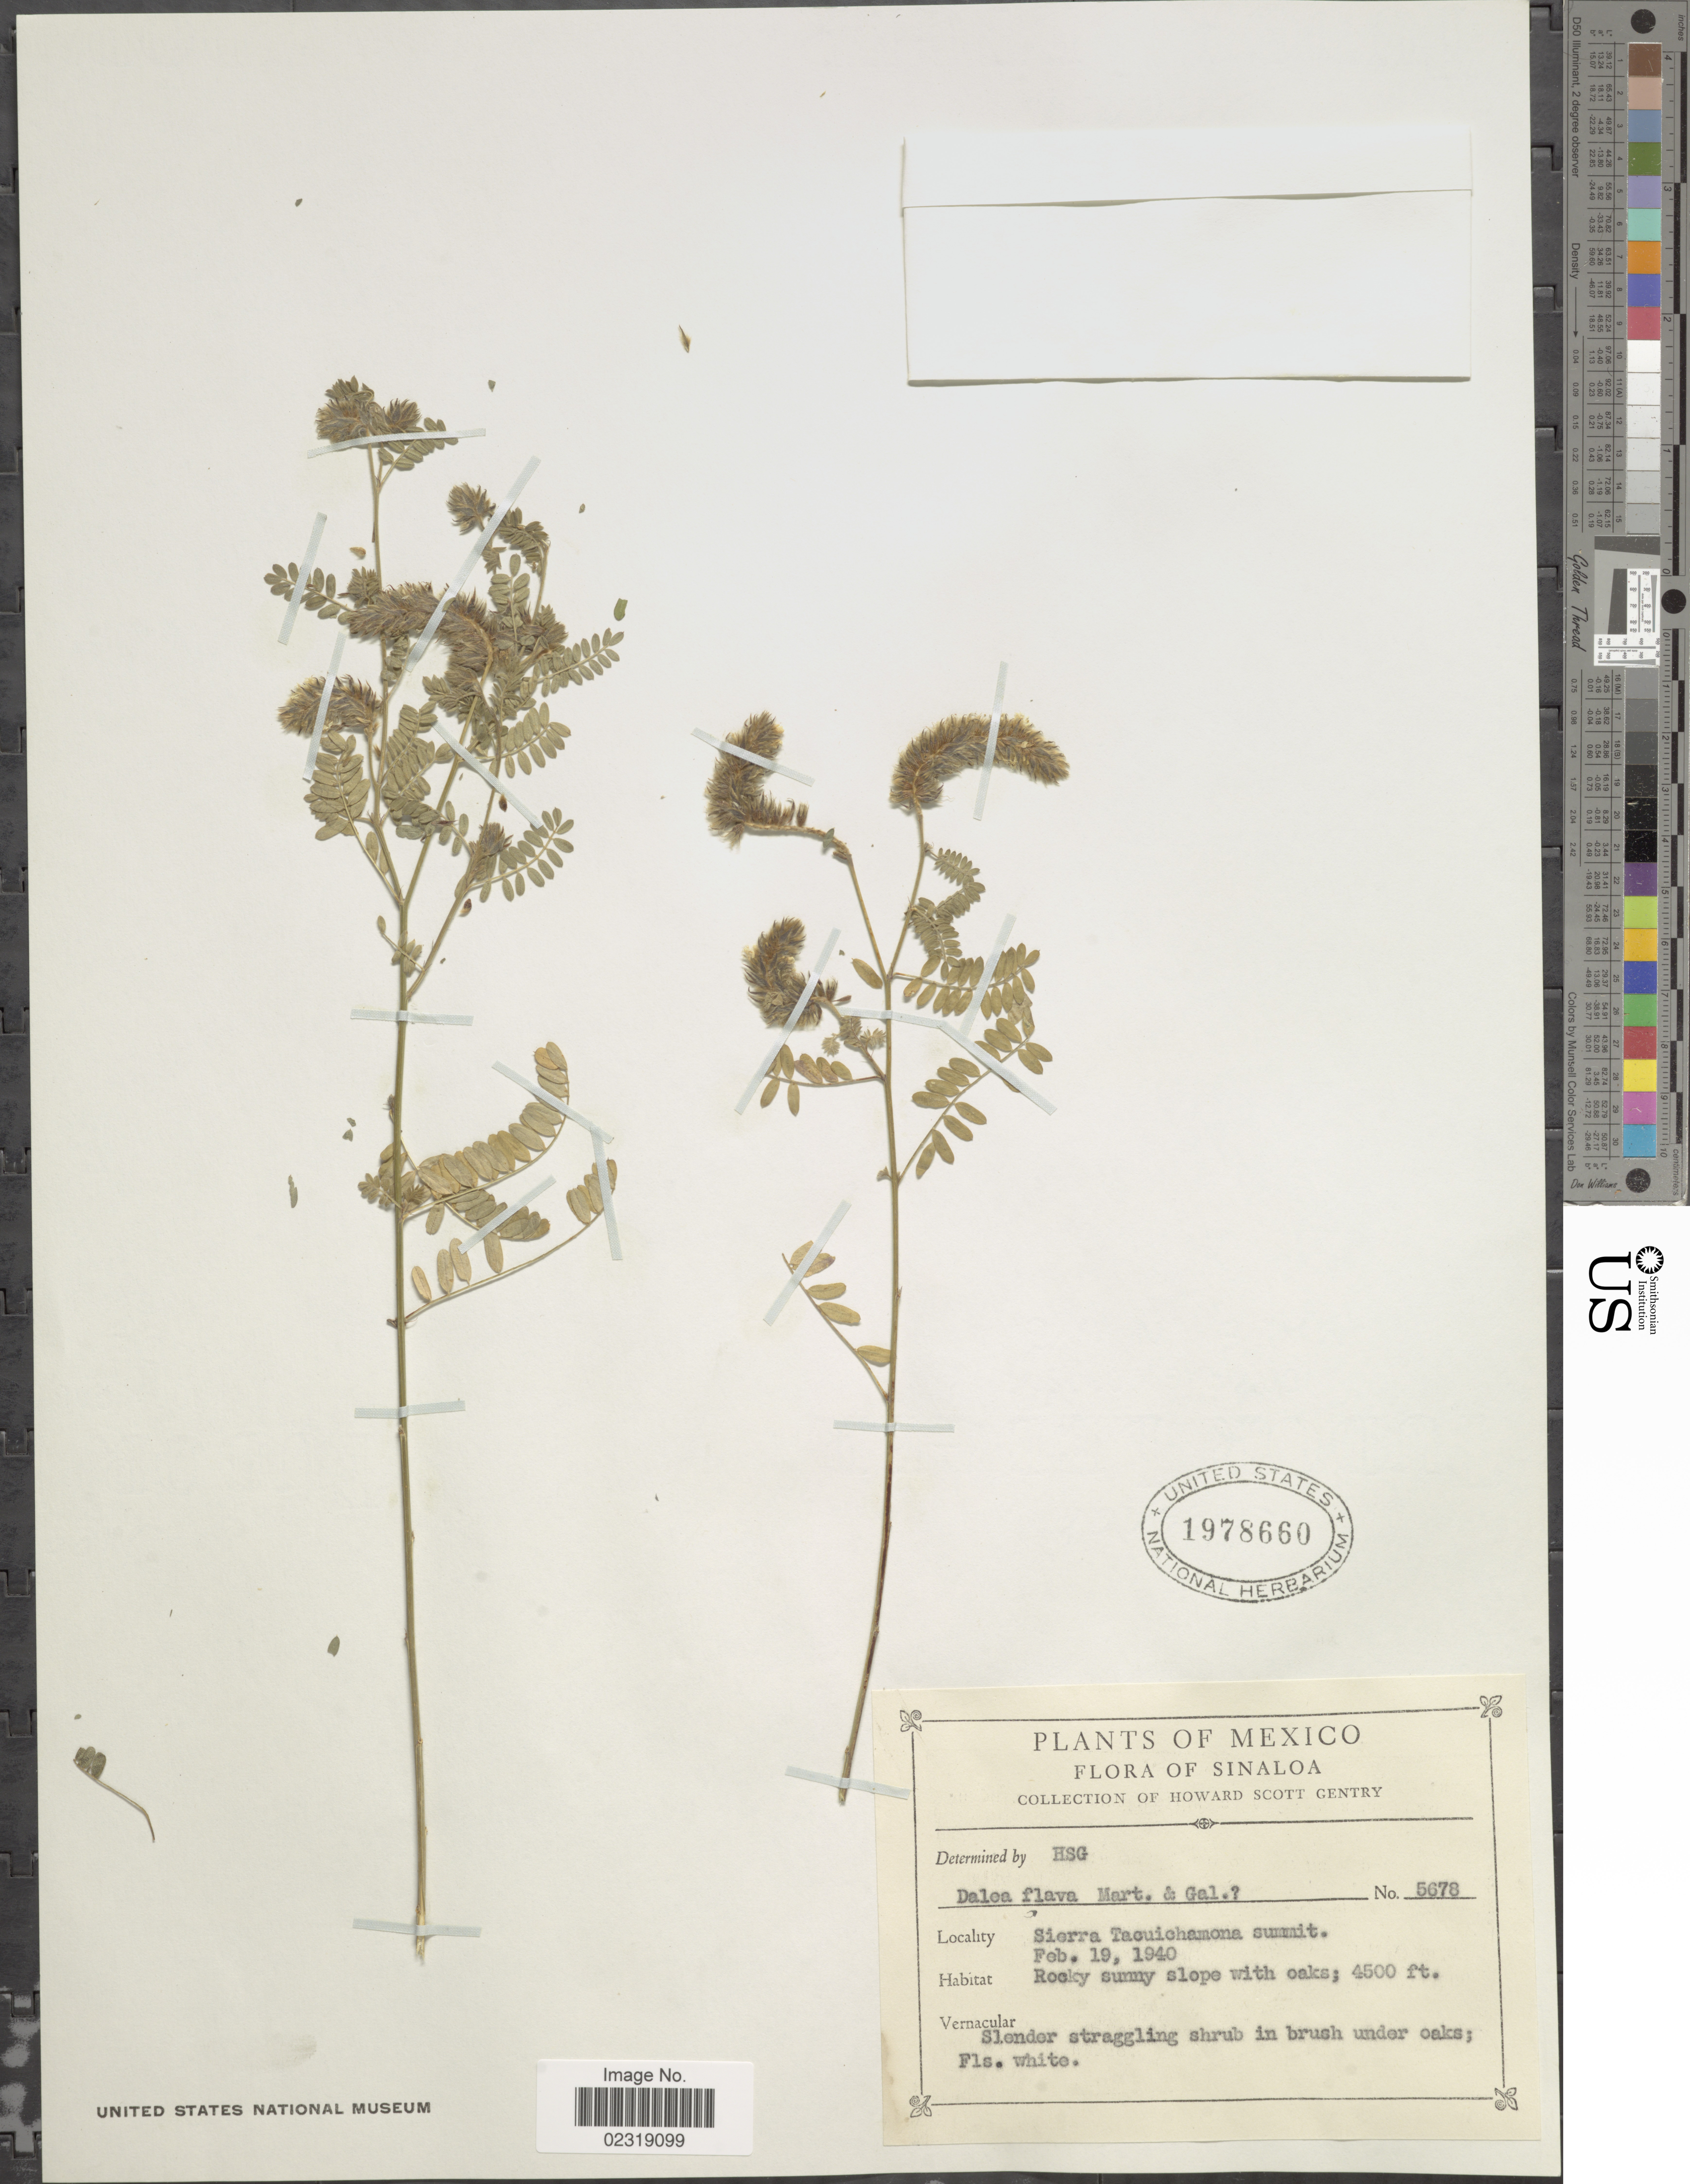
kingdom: Plantae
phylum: Tracheophyta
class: Magnoliopsida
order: Fabales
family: Fabaceae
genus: Dalea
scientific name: Dalea elata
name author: Hook. & Arn.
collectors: H. S. Gentry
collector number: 5678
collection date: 1940-02-19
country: Mexico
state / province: Sinaloa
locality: Mexico, Sinaloa, Sierra tacuichamona summit.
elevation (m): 1372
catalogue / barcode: US 1978660